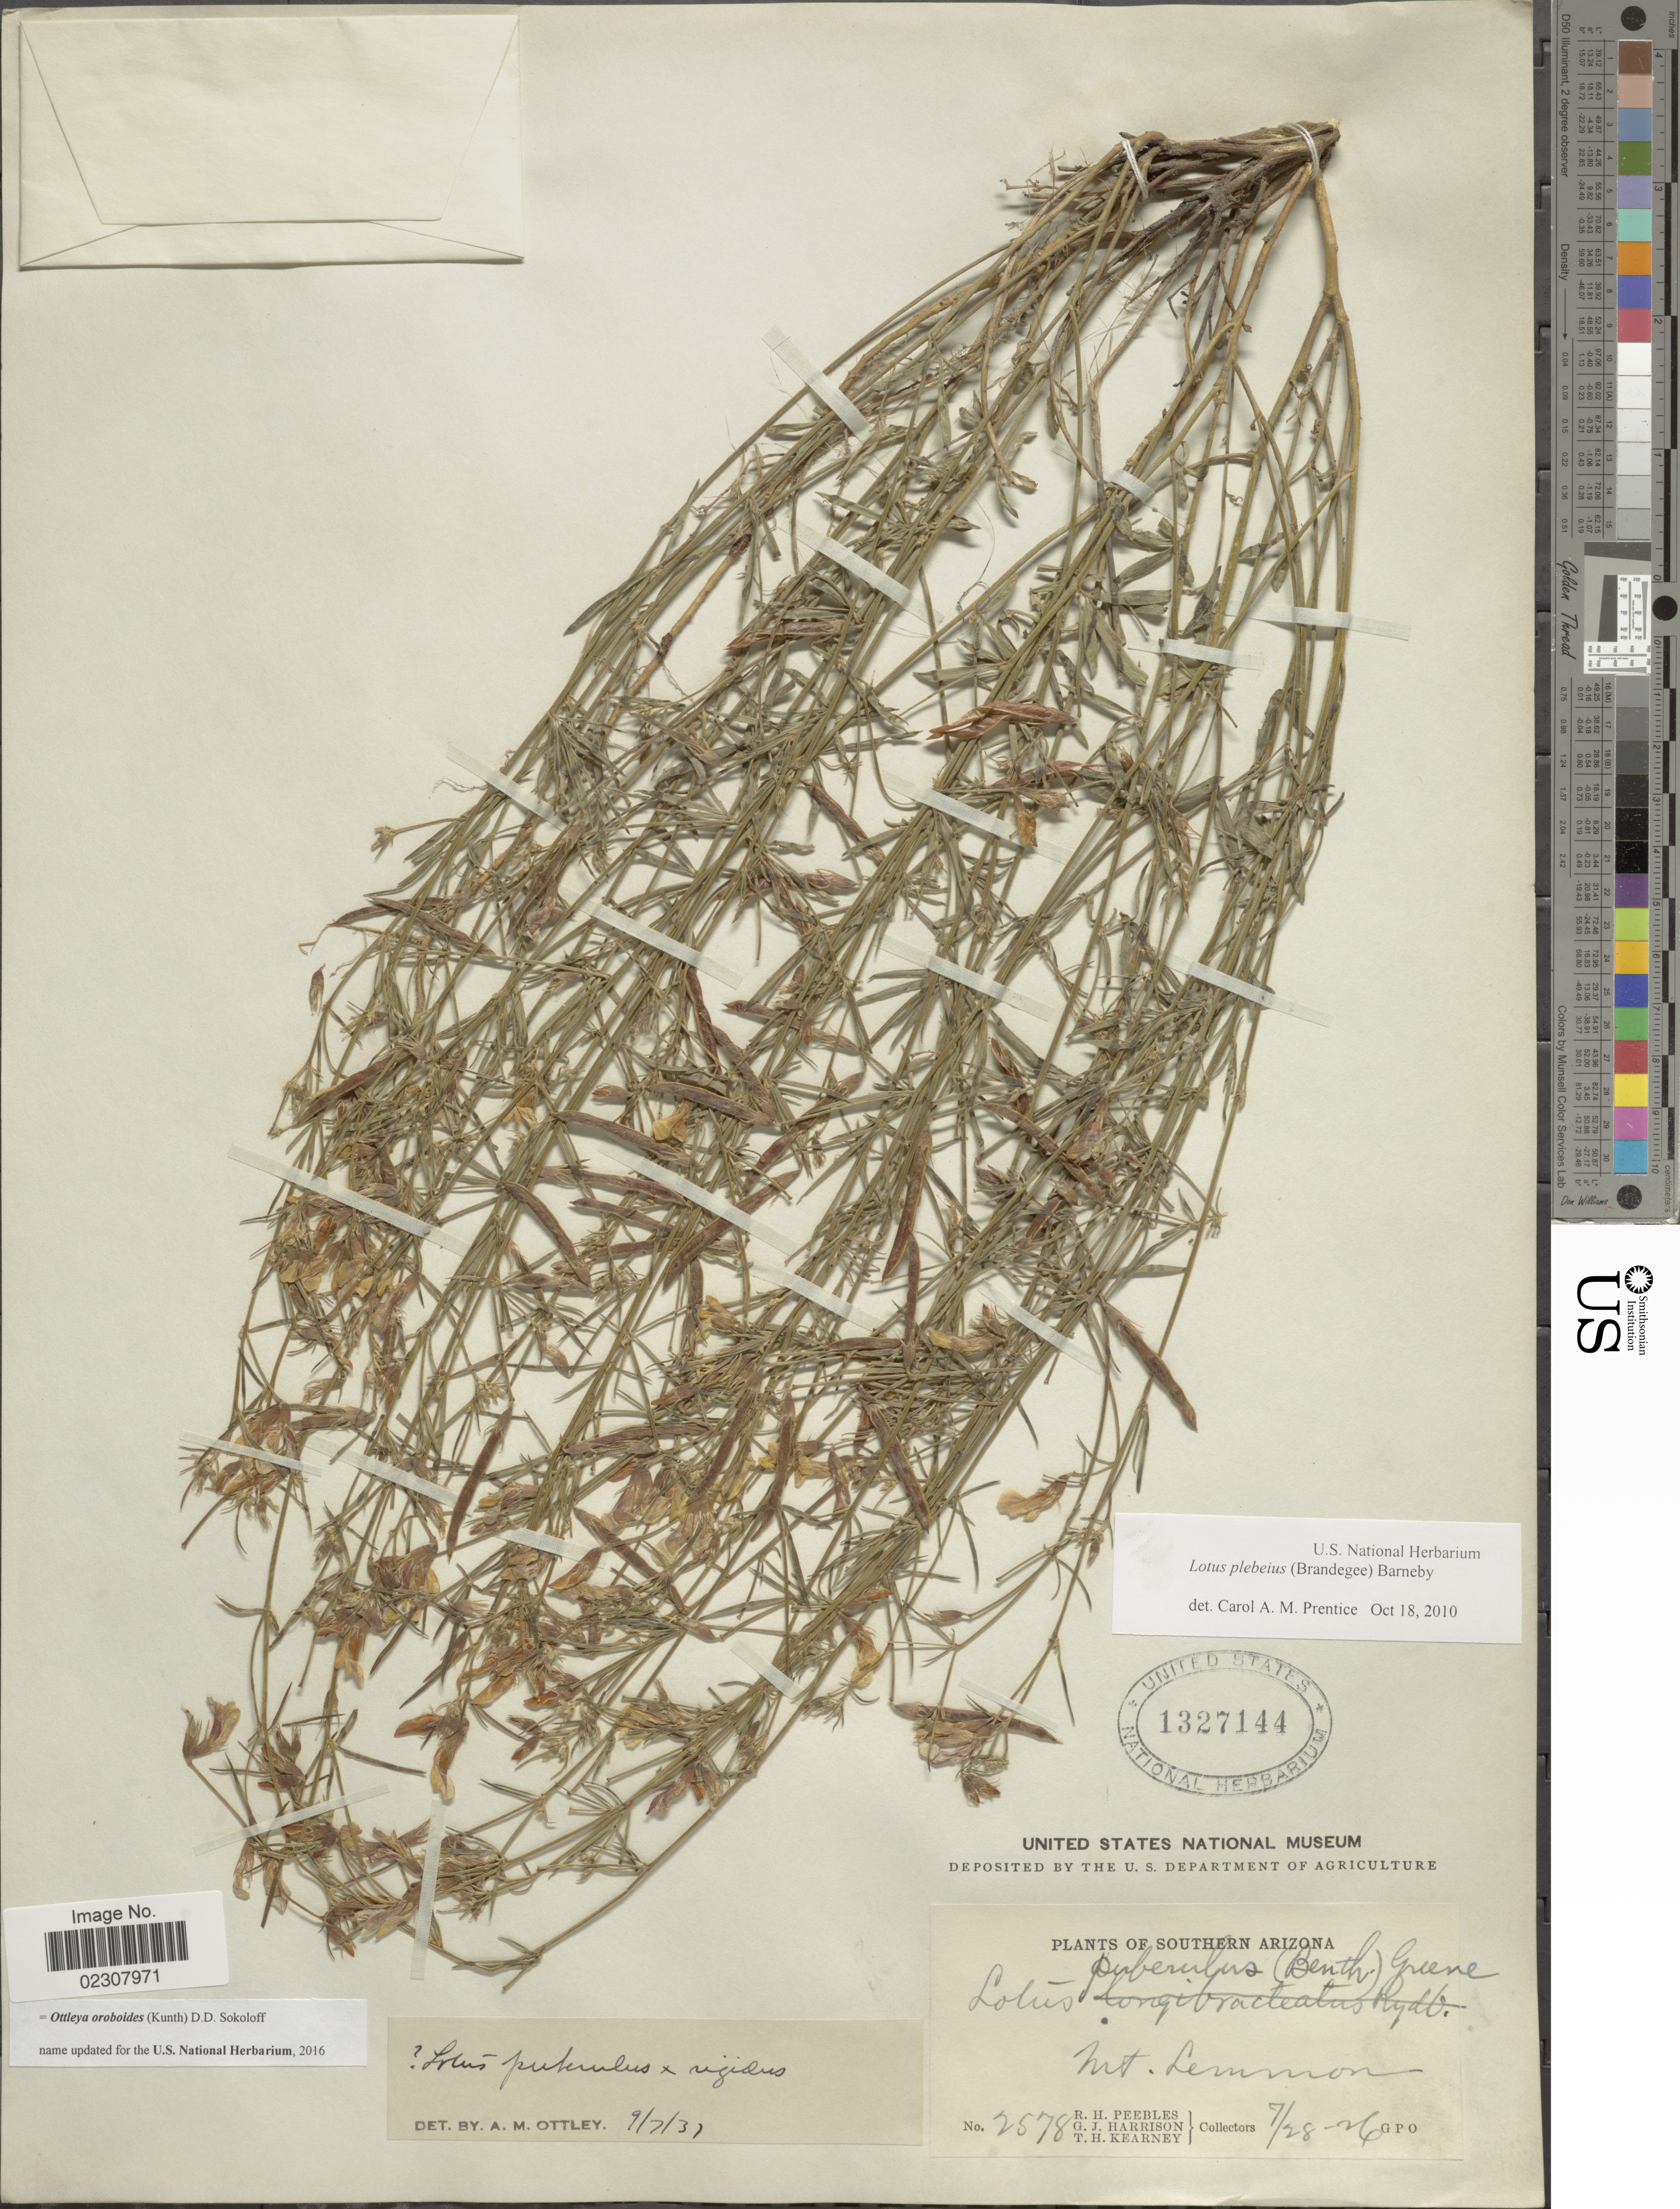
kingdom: Plantae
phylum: Tracheophyta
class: Magnoliopsida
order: Fabales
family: Fabaceae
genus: Ottleya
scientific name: Ottleya oroboides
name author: (Kunth) D.D. Sokoloff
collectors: R. H. Peebles, G. J. Harrison & T. H. Kearney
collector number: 2578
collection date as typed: Transcribed d/m/y: 28/7/26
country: United States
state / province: Arizona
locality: Southern Arizona, Mt Lemmon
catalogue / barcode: US 1327144